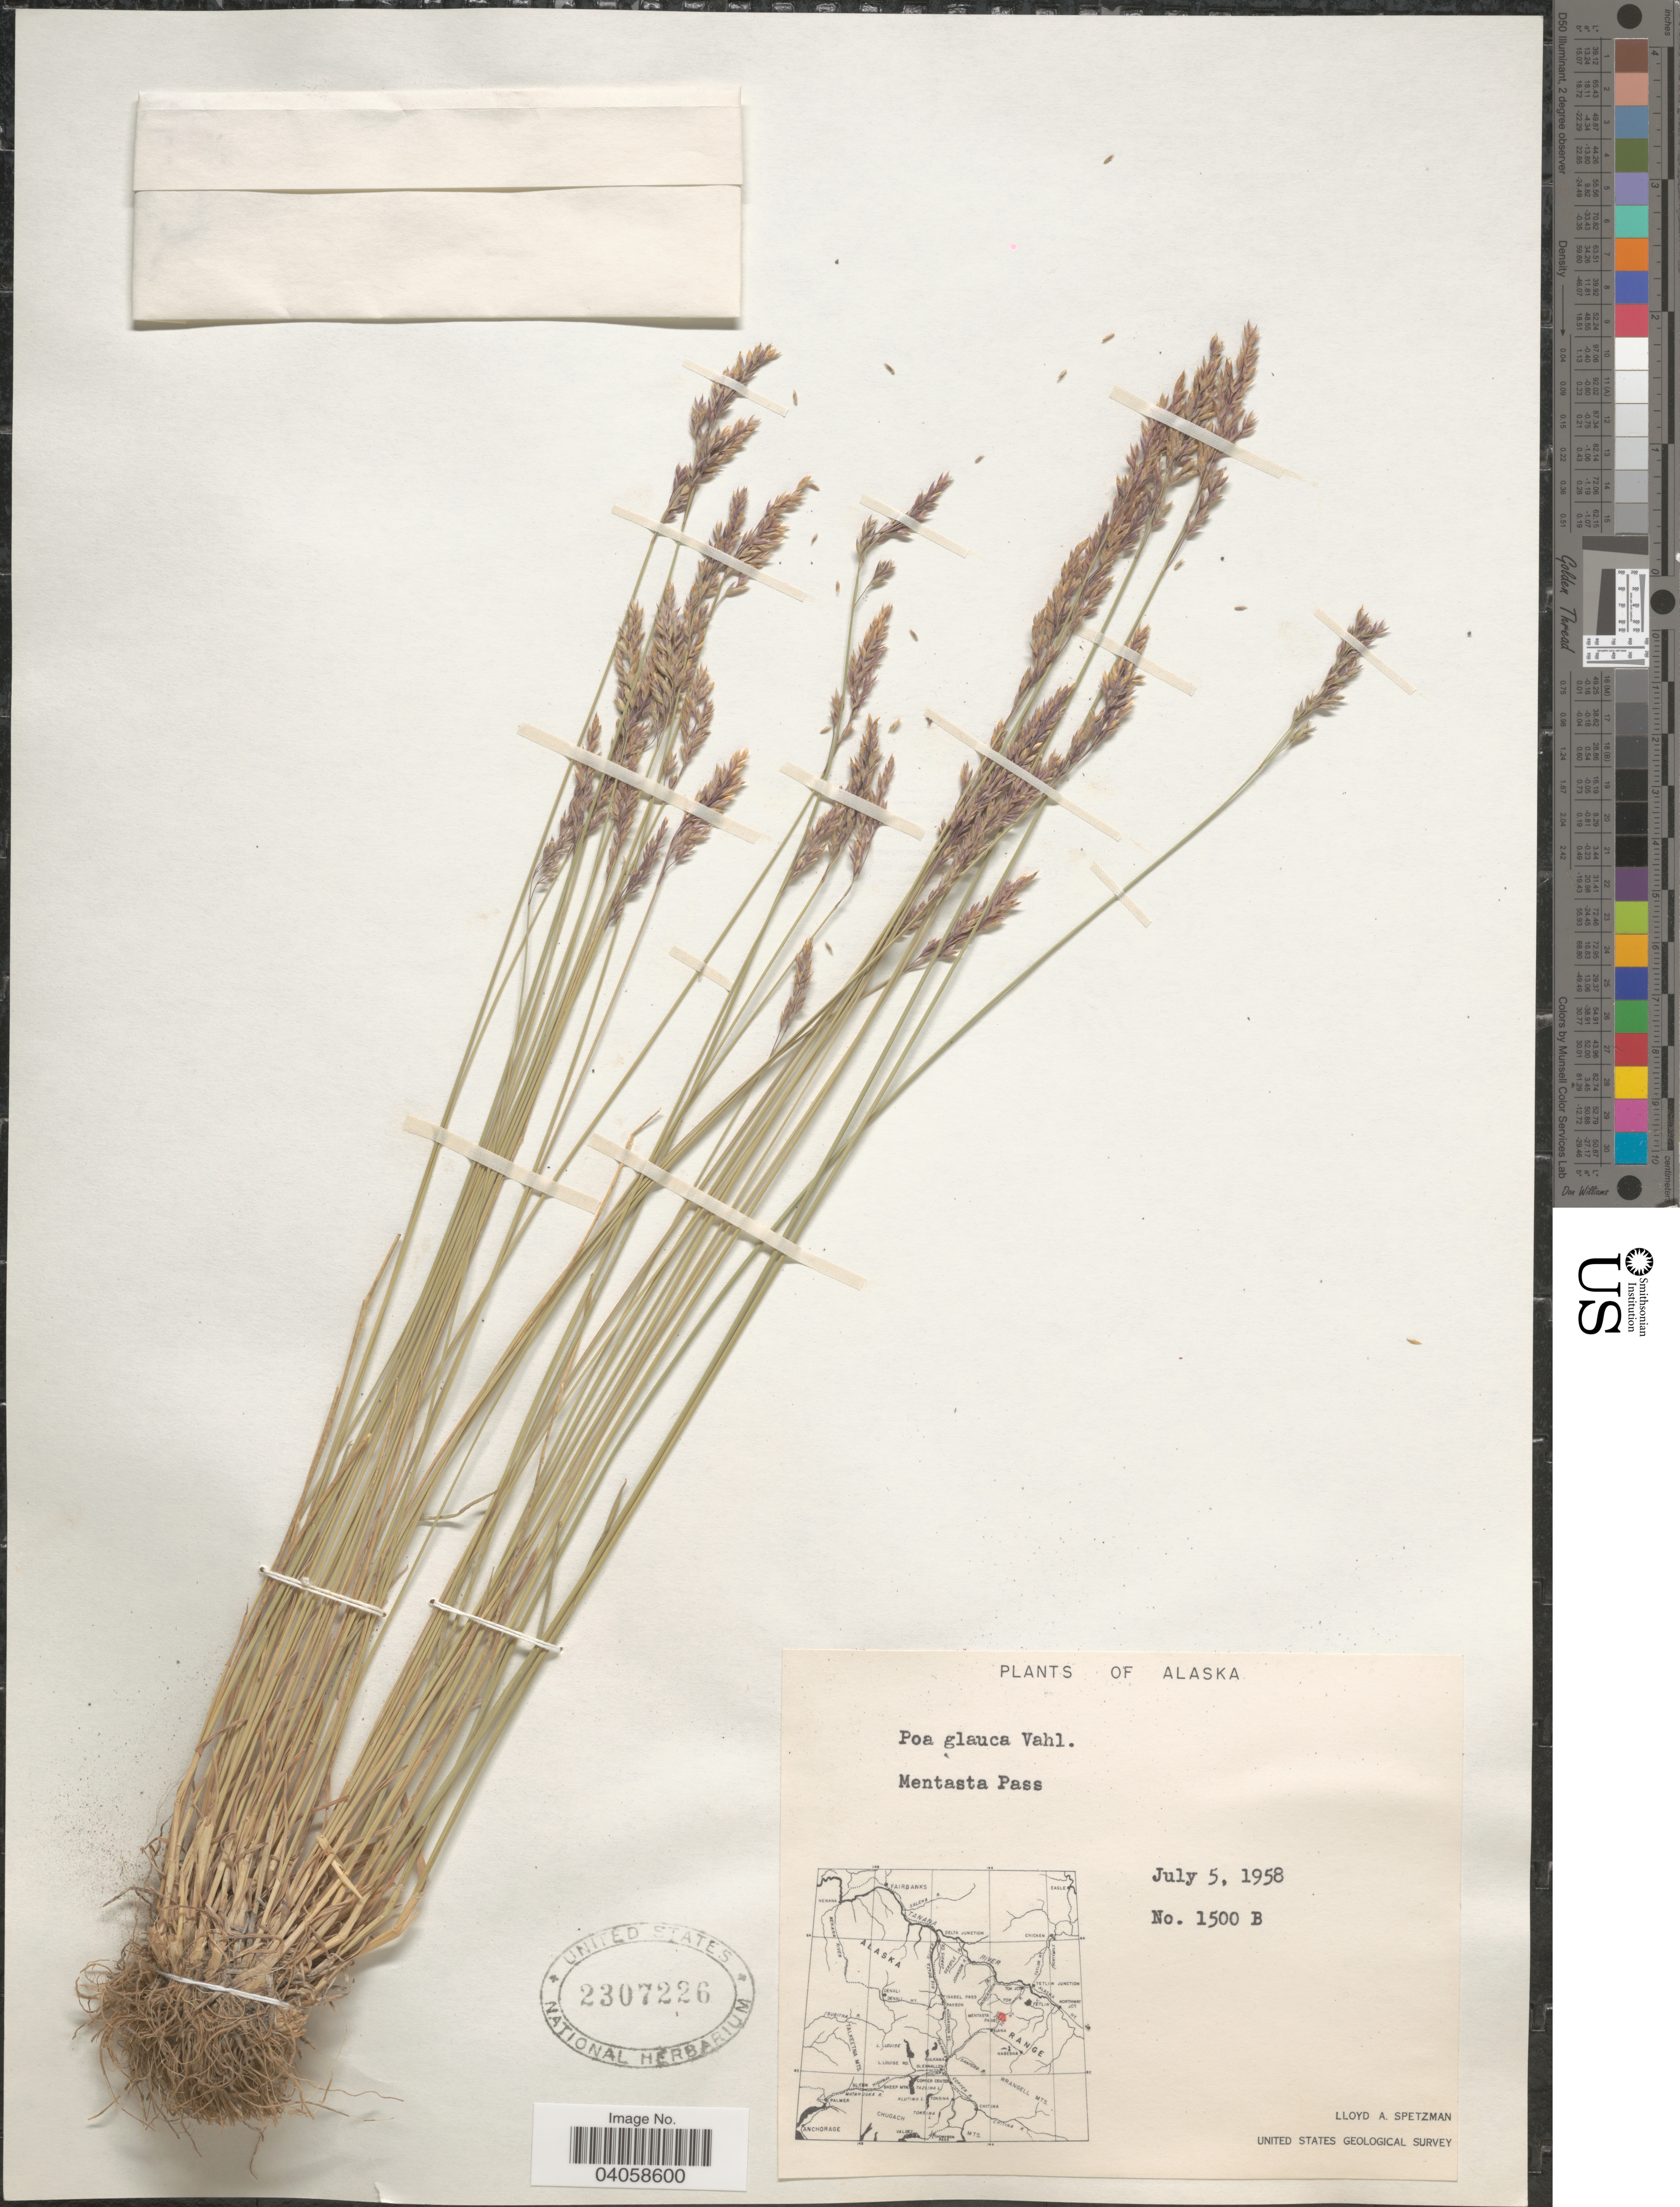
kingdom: Plantae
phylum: Tracheophyta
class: Liliopsida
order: Poales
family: Poaceae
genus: Poa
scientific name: Poa glauca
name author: Vahl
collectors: L. Spetzman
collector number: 1500B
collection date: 1958-07-05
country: United States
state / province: Alaska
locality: Mentasta Pass.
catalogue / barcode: US 2307226